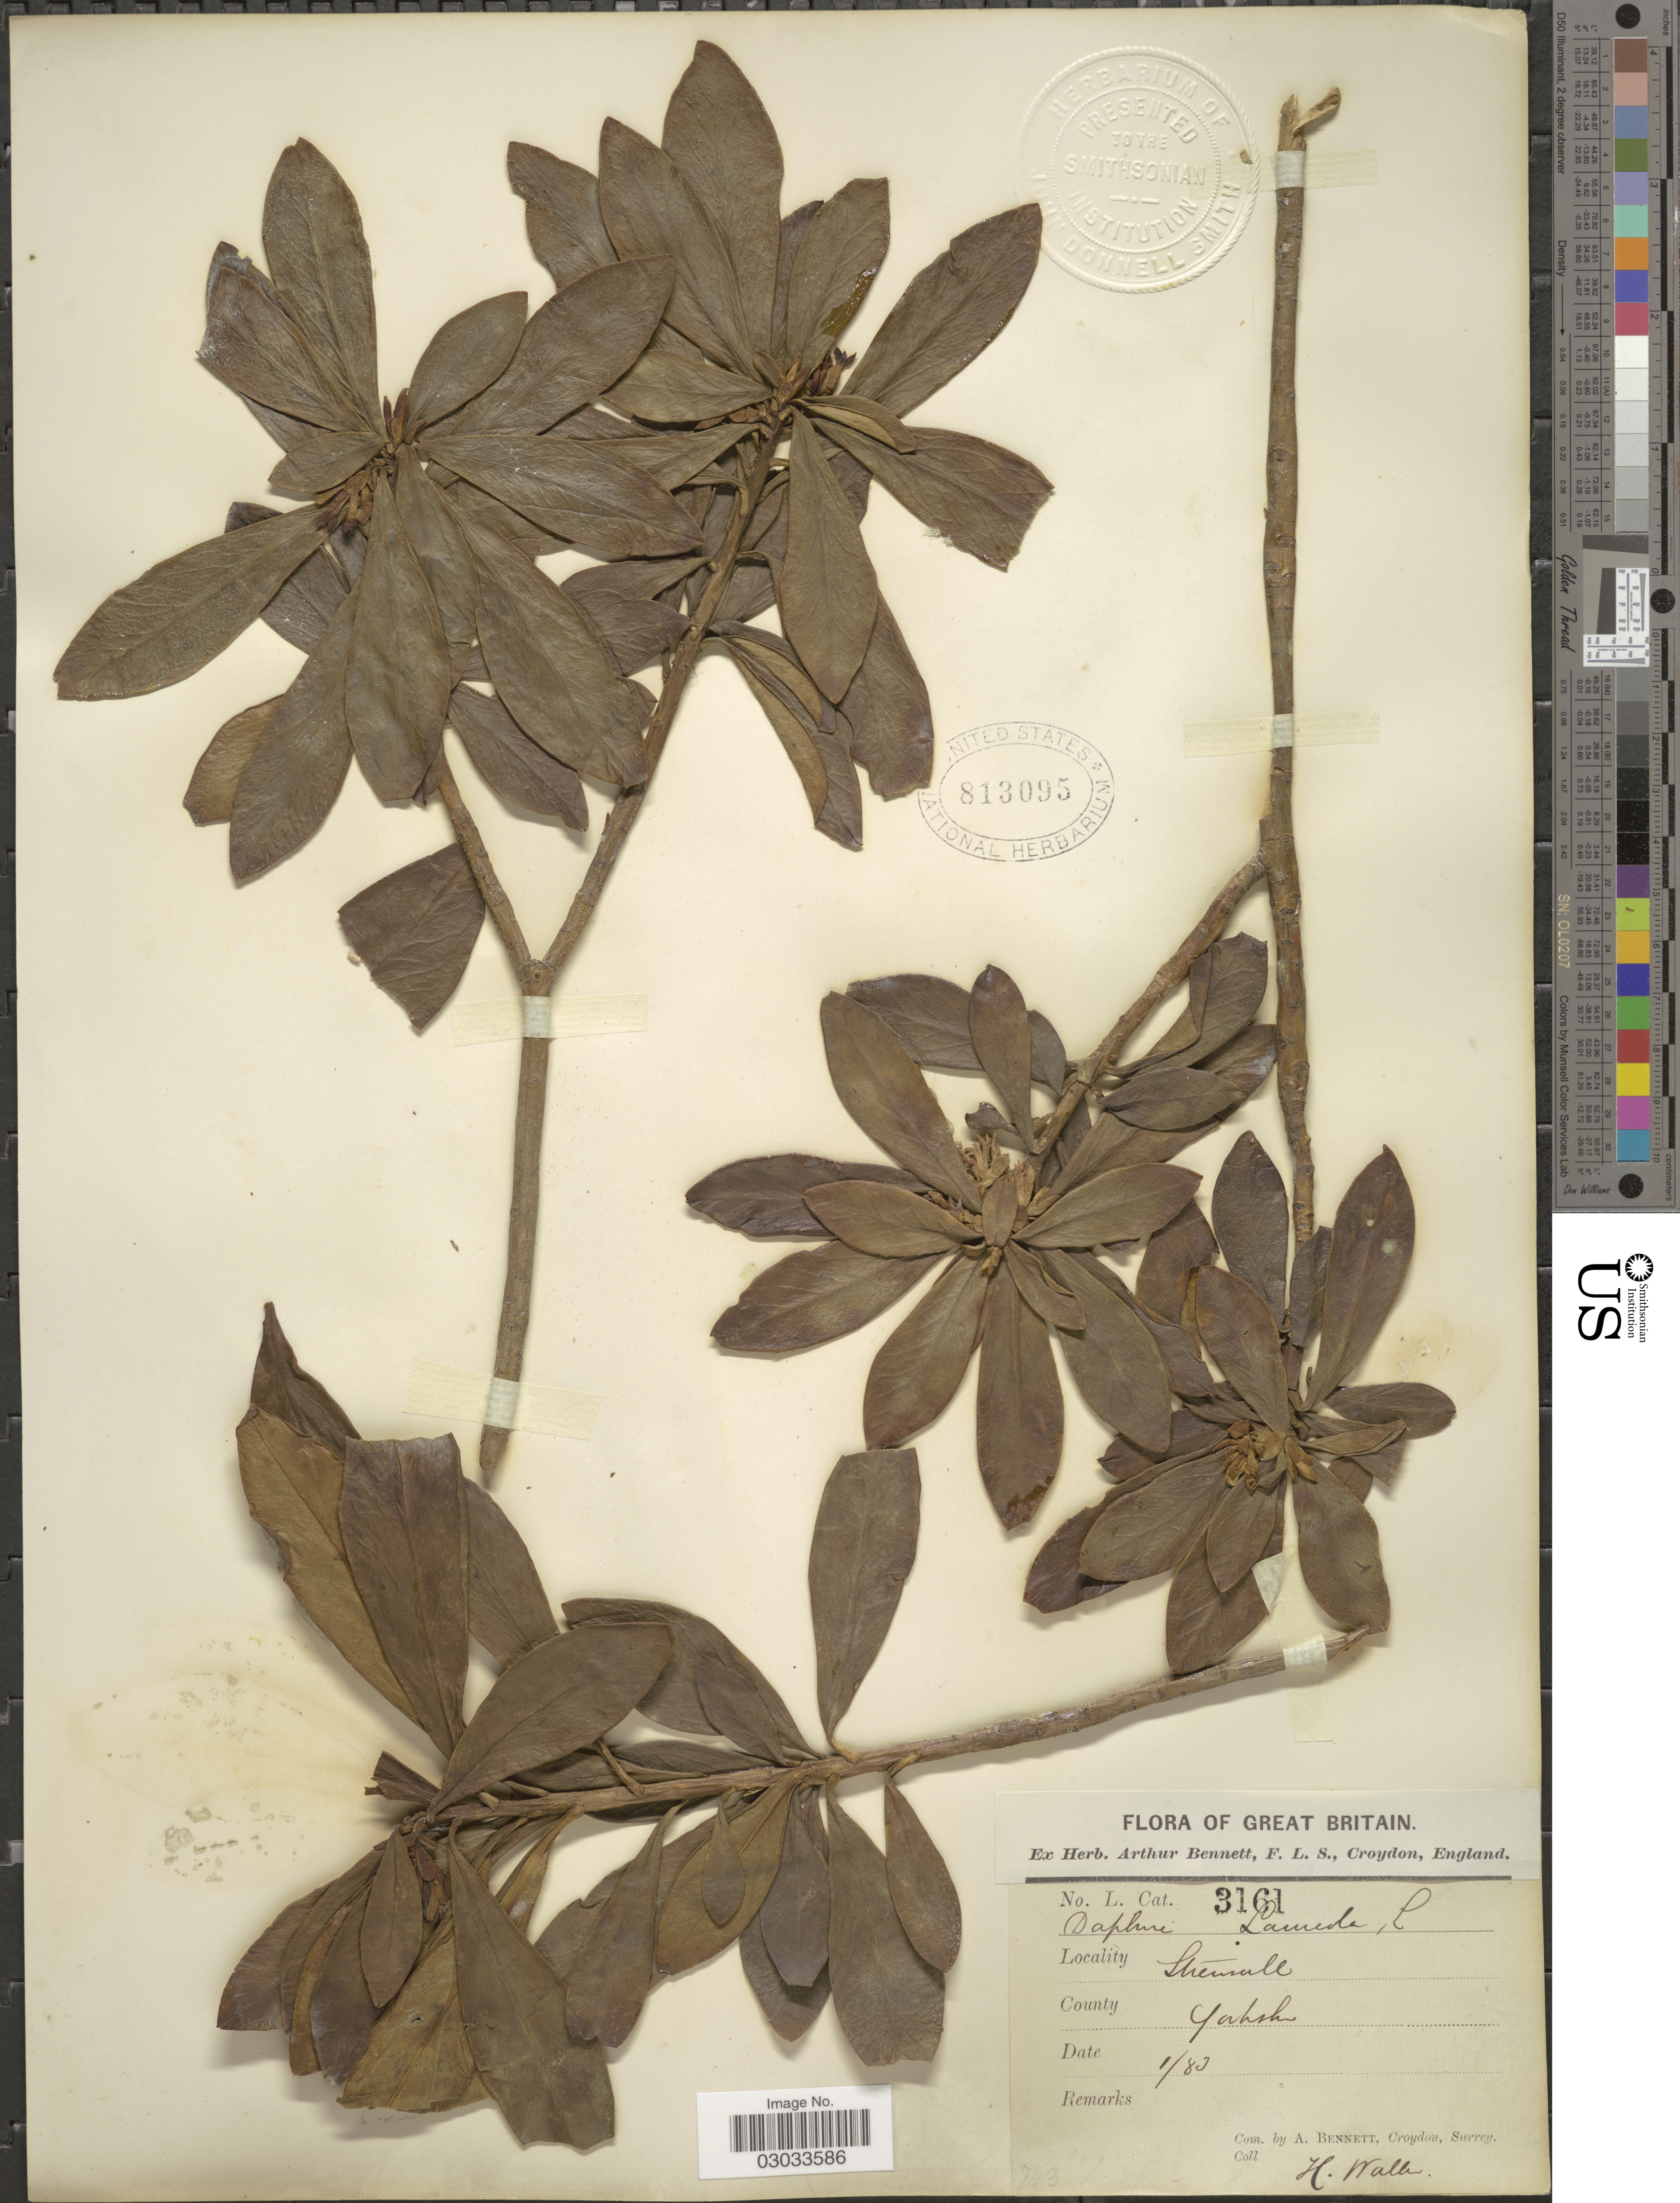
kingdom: Plantae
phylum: Tracheophyta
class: Magnoliopsida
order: Malvales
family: Thymelaeaceae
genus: Daphne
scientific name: Daphne laureola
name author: L.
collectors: H. Waller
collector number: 3161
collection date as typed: Transcribed d/m/y: /1/80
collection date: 1880-01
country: United Kingdom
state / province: England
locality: Great Britain. Strensall. County York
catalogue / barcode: US 813095